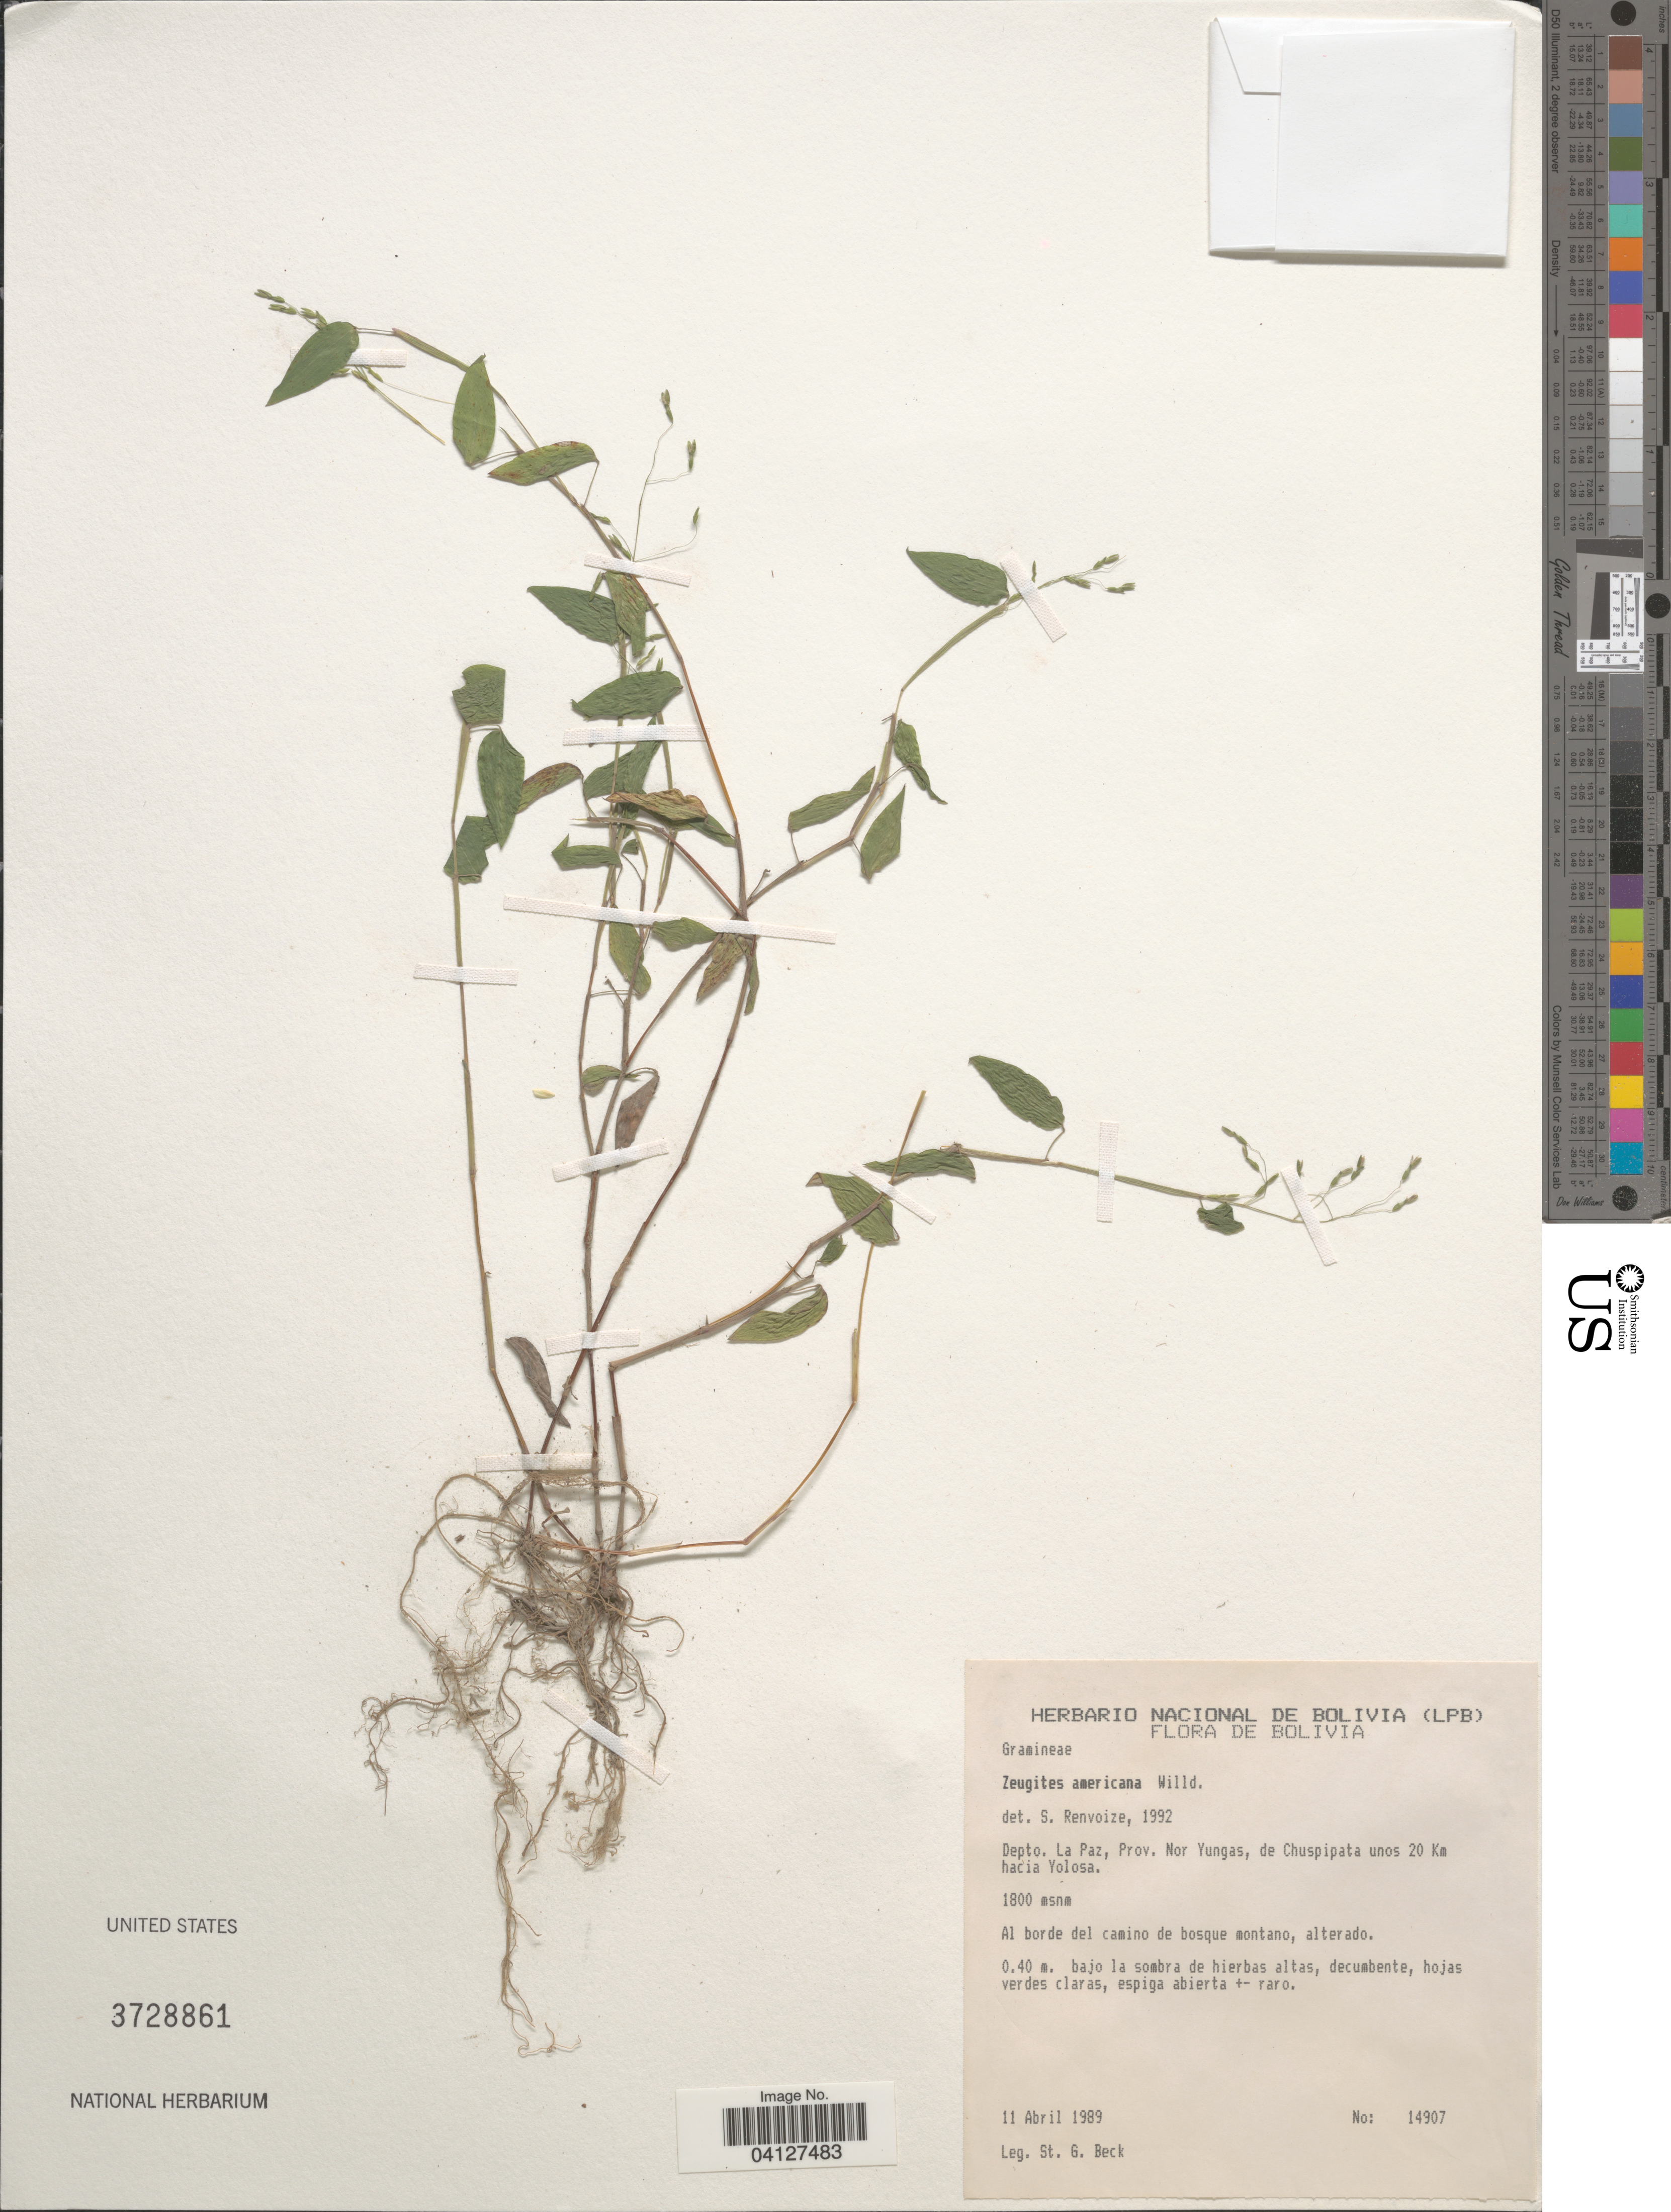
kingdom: Plantae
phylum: Tracheophyta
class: Liliopsida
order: Poales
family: Poaceae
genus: Zeugites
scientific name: Zeugites americanus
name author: Willd.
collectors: S. G. Beck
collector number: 14907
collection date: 1989-04-11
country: Bolivia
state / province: La Paz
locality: Depto. La Paz, Prov. Nor Yungas, de Chuspipata unos 20 Km hacia Yolosa.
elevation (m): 1800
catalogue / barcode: US 3728861